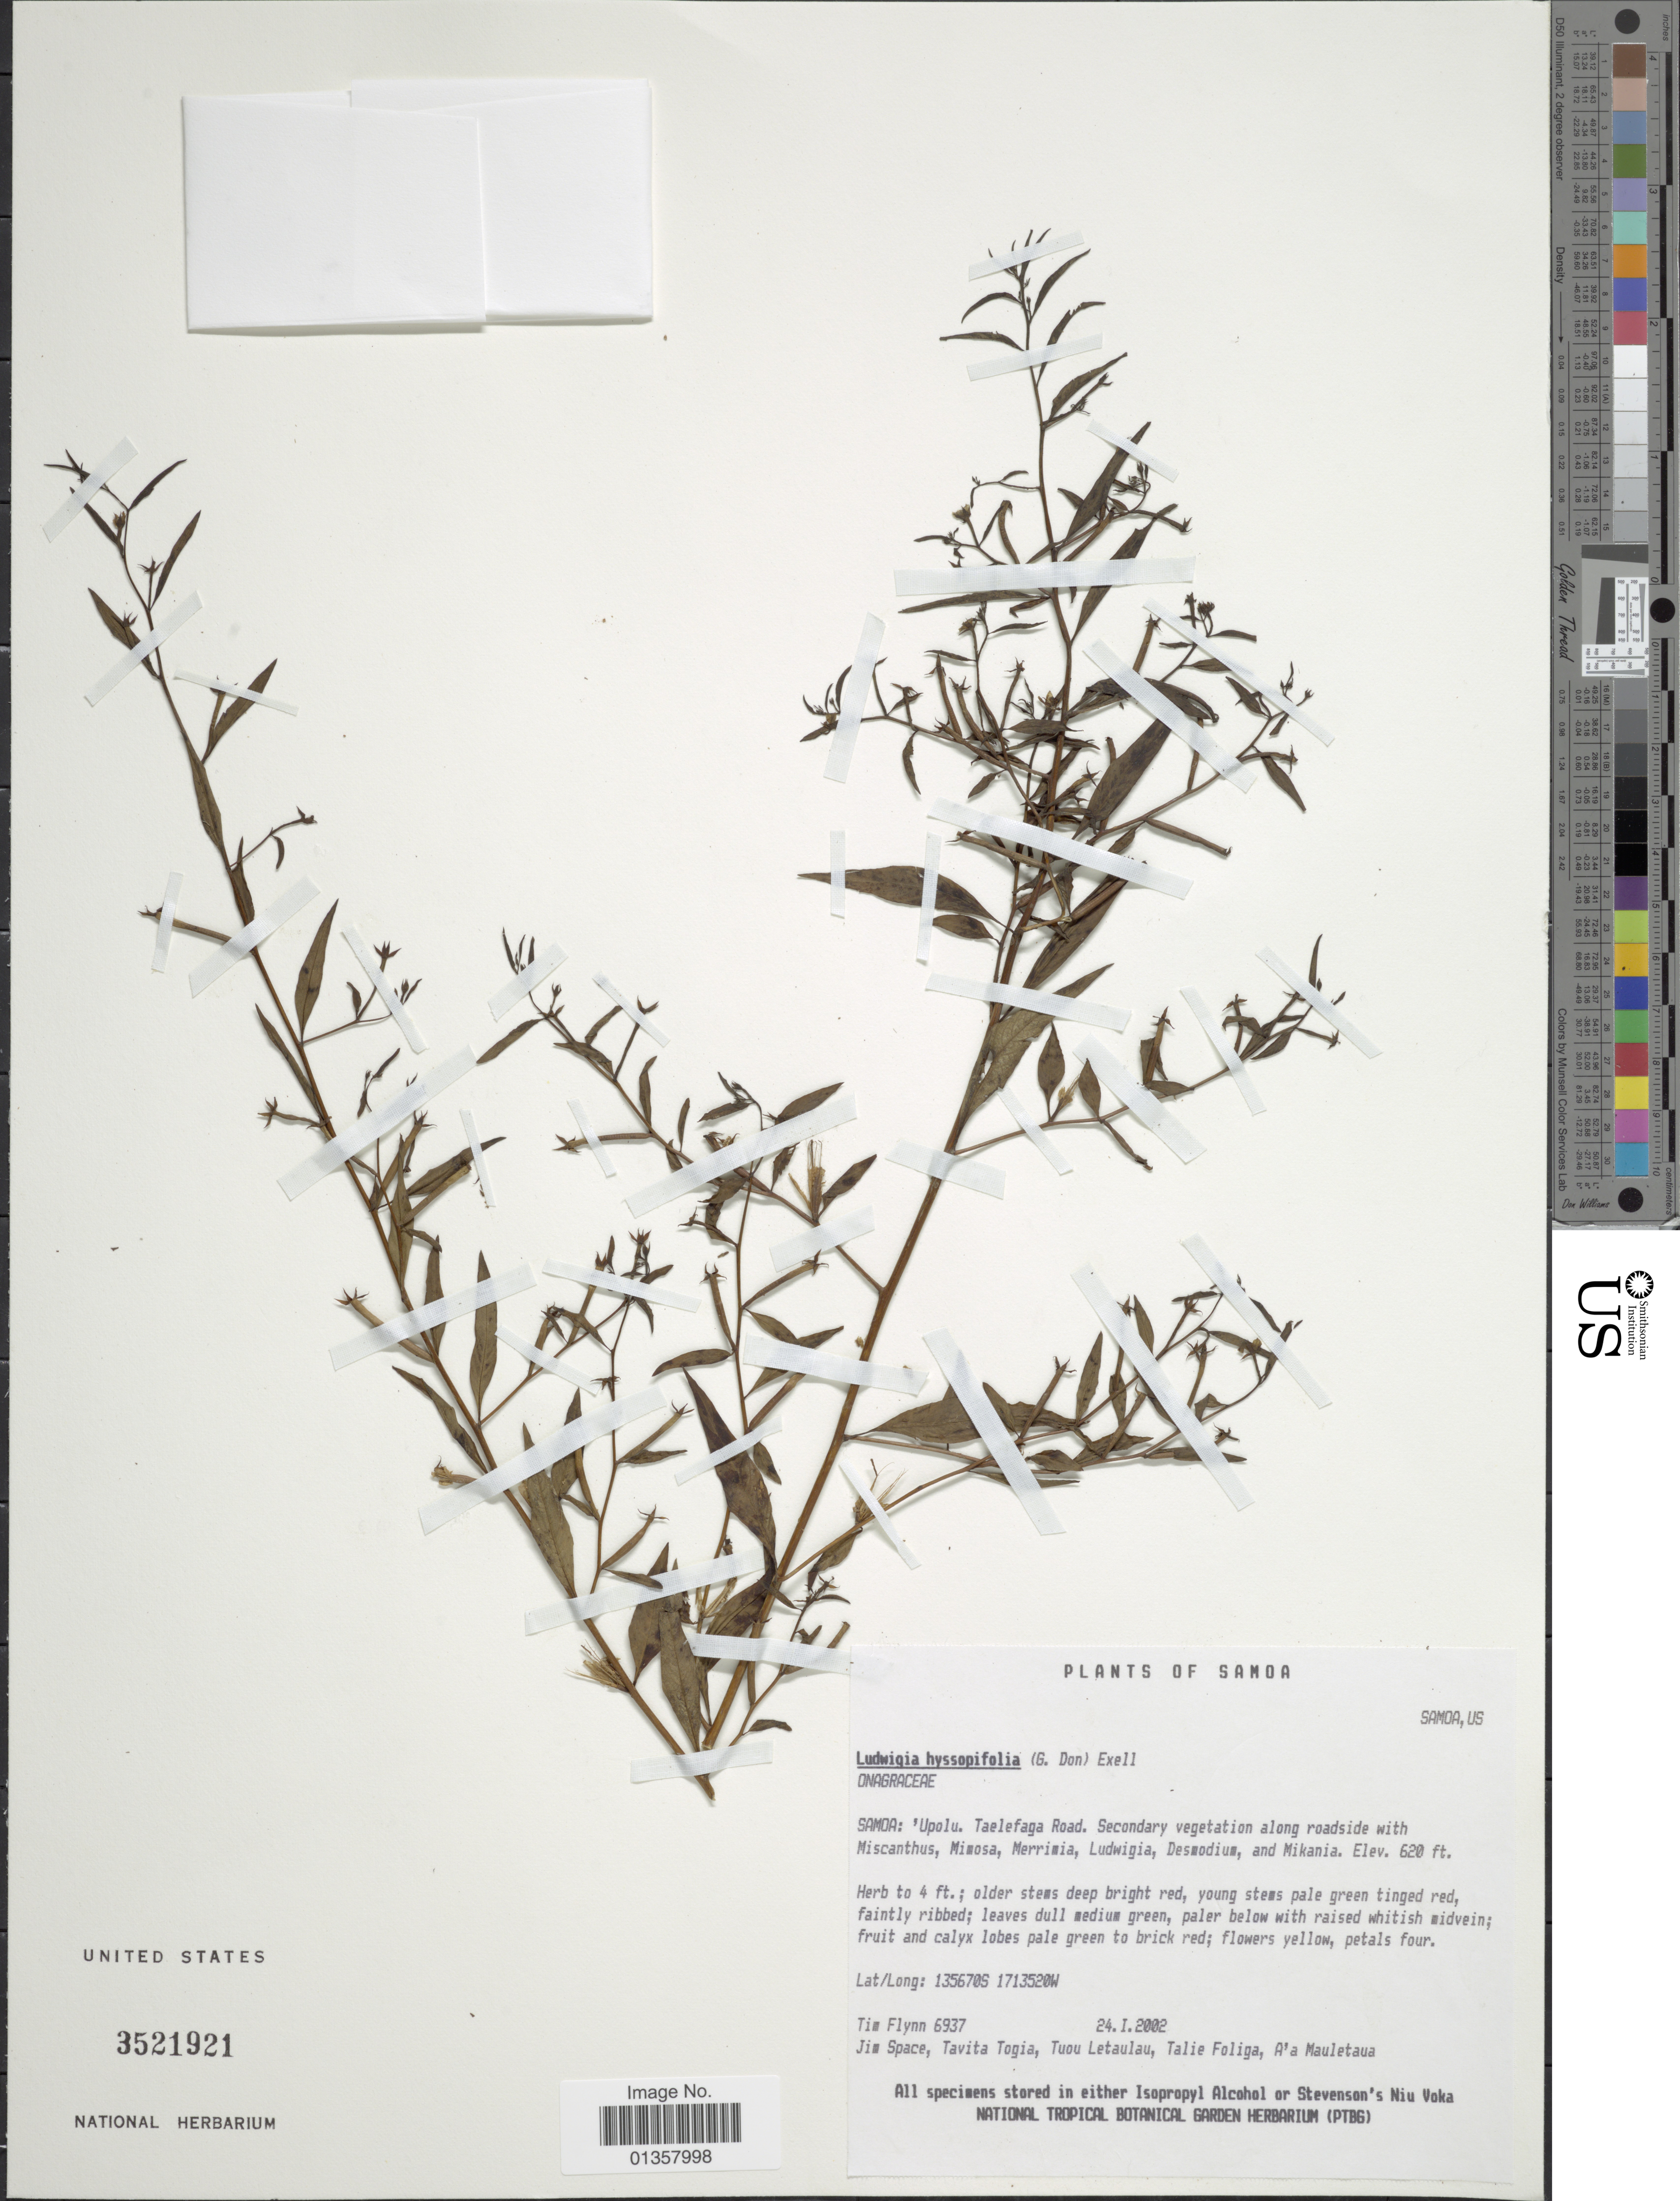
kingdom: Plantae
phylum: Tracheophyta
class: Magnoliopsida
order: Myrtales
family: Onagraceae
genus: Ludwigia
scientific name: Ludwigia hyssopifolia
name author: (G. Don) Exell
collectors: T. W. Flynn, J. Space, T. Togia, T. Letaulau & et al.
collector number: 6937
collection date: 2002-01-24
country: Samoa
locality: Upolu. Taelefaga Road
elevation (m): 189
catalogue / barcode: US 3521921